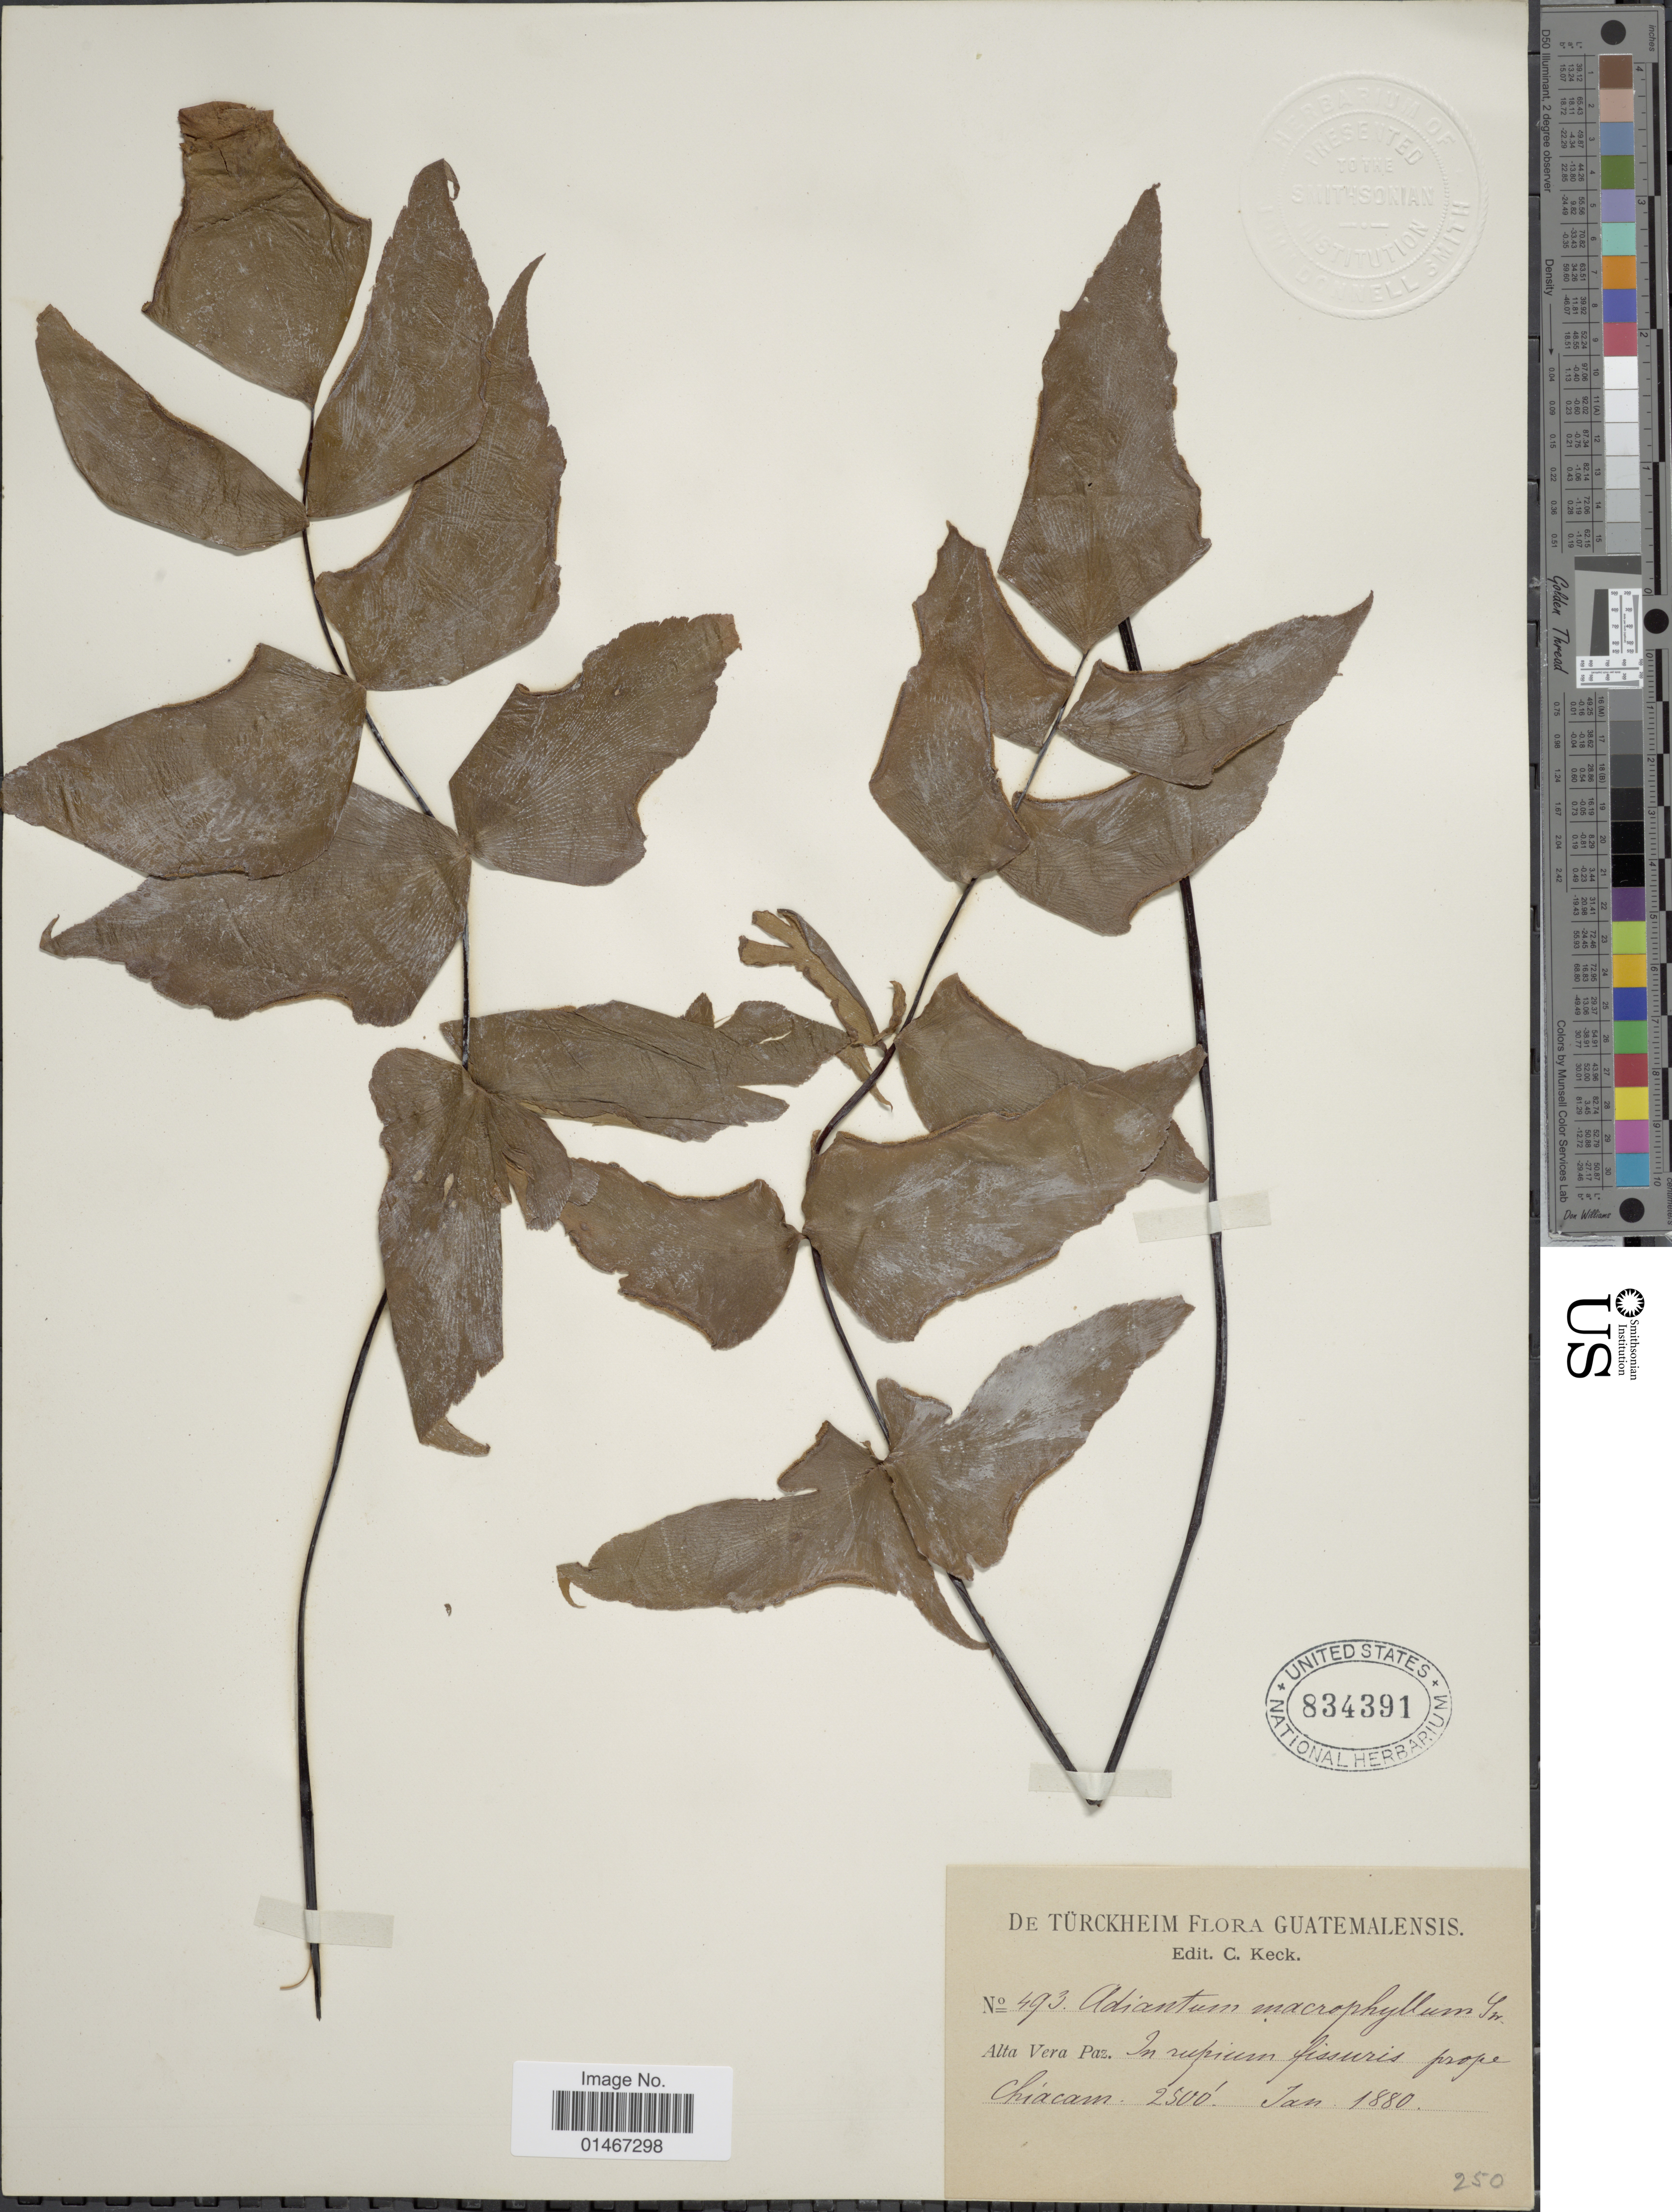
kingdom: Plantae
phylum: Tracheophyta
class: Polypodiopsida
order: Polypodiales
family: Pteridaceae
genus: Adiantum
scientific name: Adiantum macrophyllum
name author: Sw.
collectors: -. De Türckheim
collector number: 493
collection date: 1880-01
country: Guatemala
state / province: Alta Verapaz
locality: Alta Vera Paz. In rupieron fissuris prope Chiacam.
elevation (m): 762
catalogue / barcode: US 834391